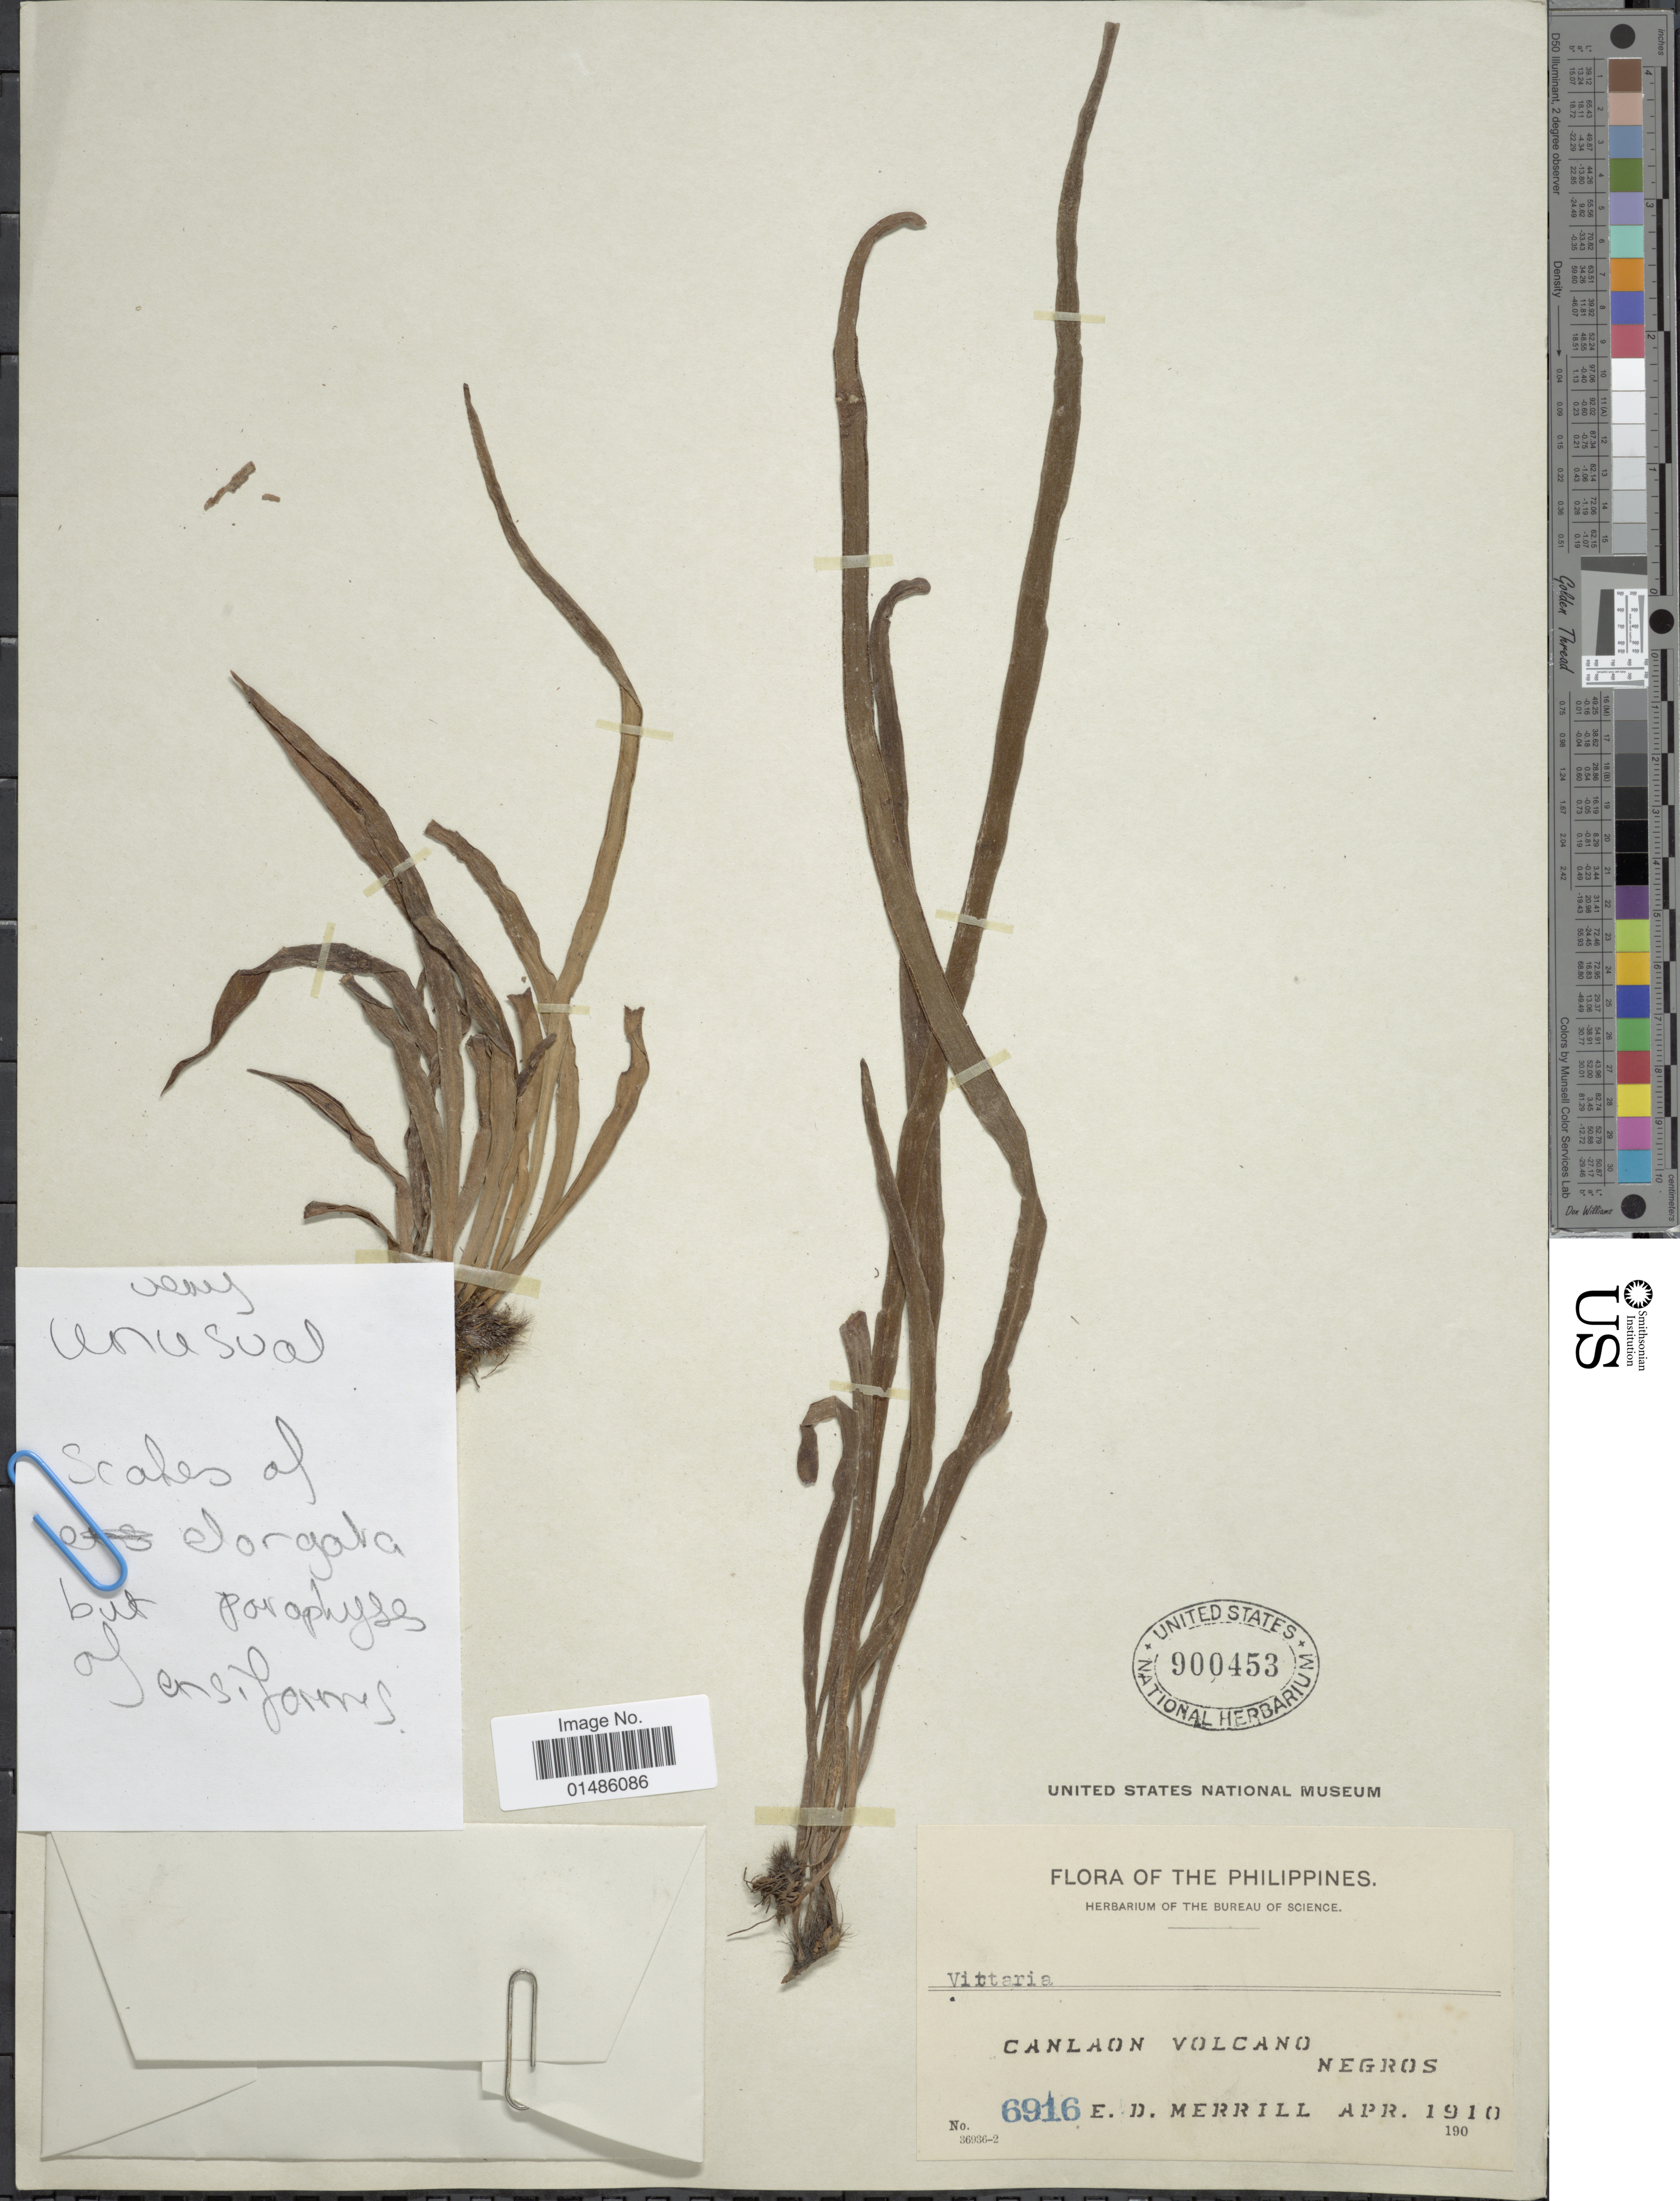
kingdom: Plantae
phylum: Tracheophyta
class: Polypodiopsida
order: Polypodiales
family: Pteridaceae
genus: Haplopteris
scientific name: Haplopteris ensiformis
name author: (Sw.) E.H. Crane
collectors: E. D. Merrill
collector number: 6916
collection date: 1910-04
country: Philippines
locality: Canlaon Volcano, Negros.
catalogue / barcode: US 900453